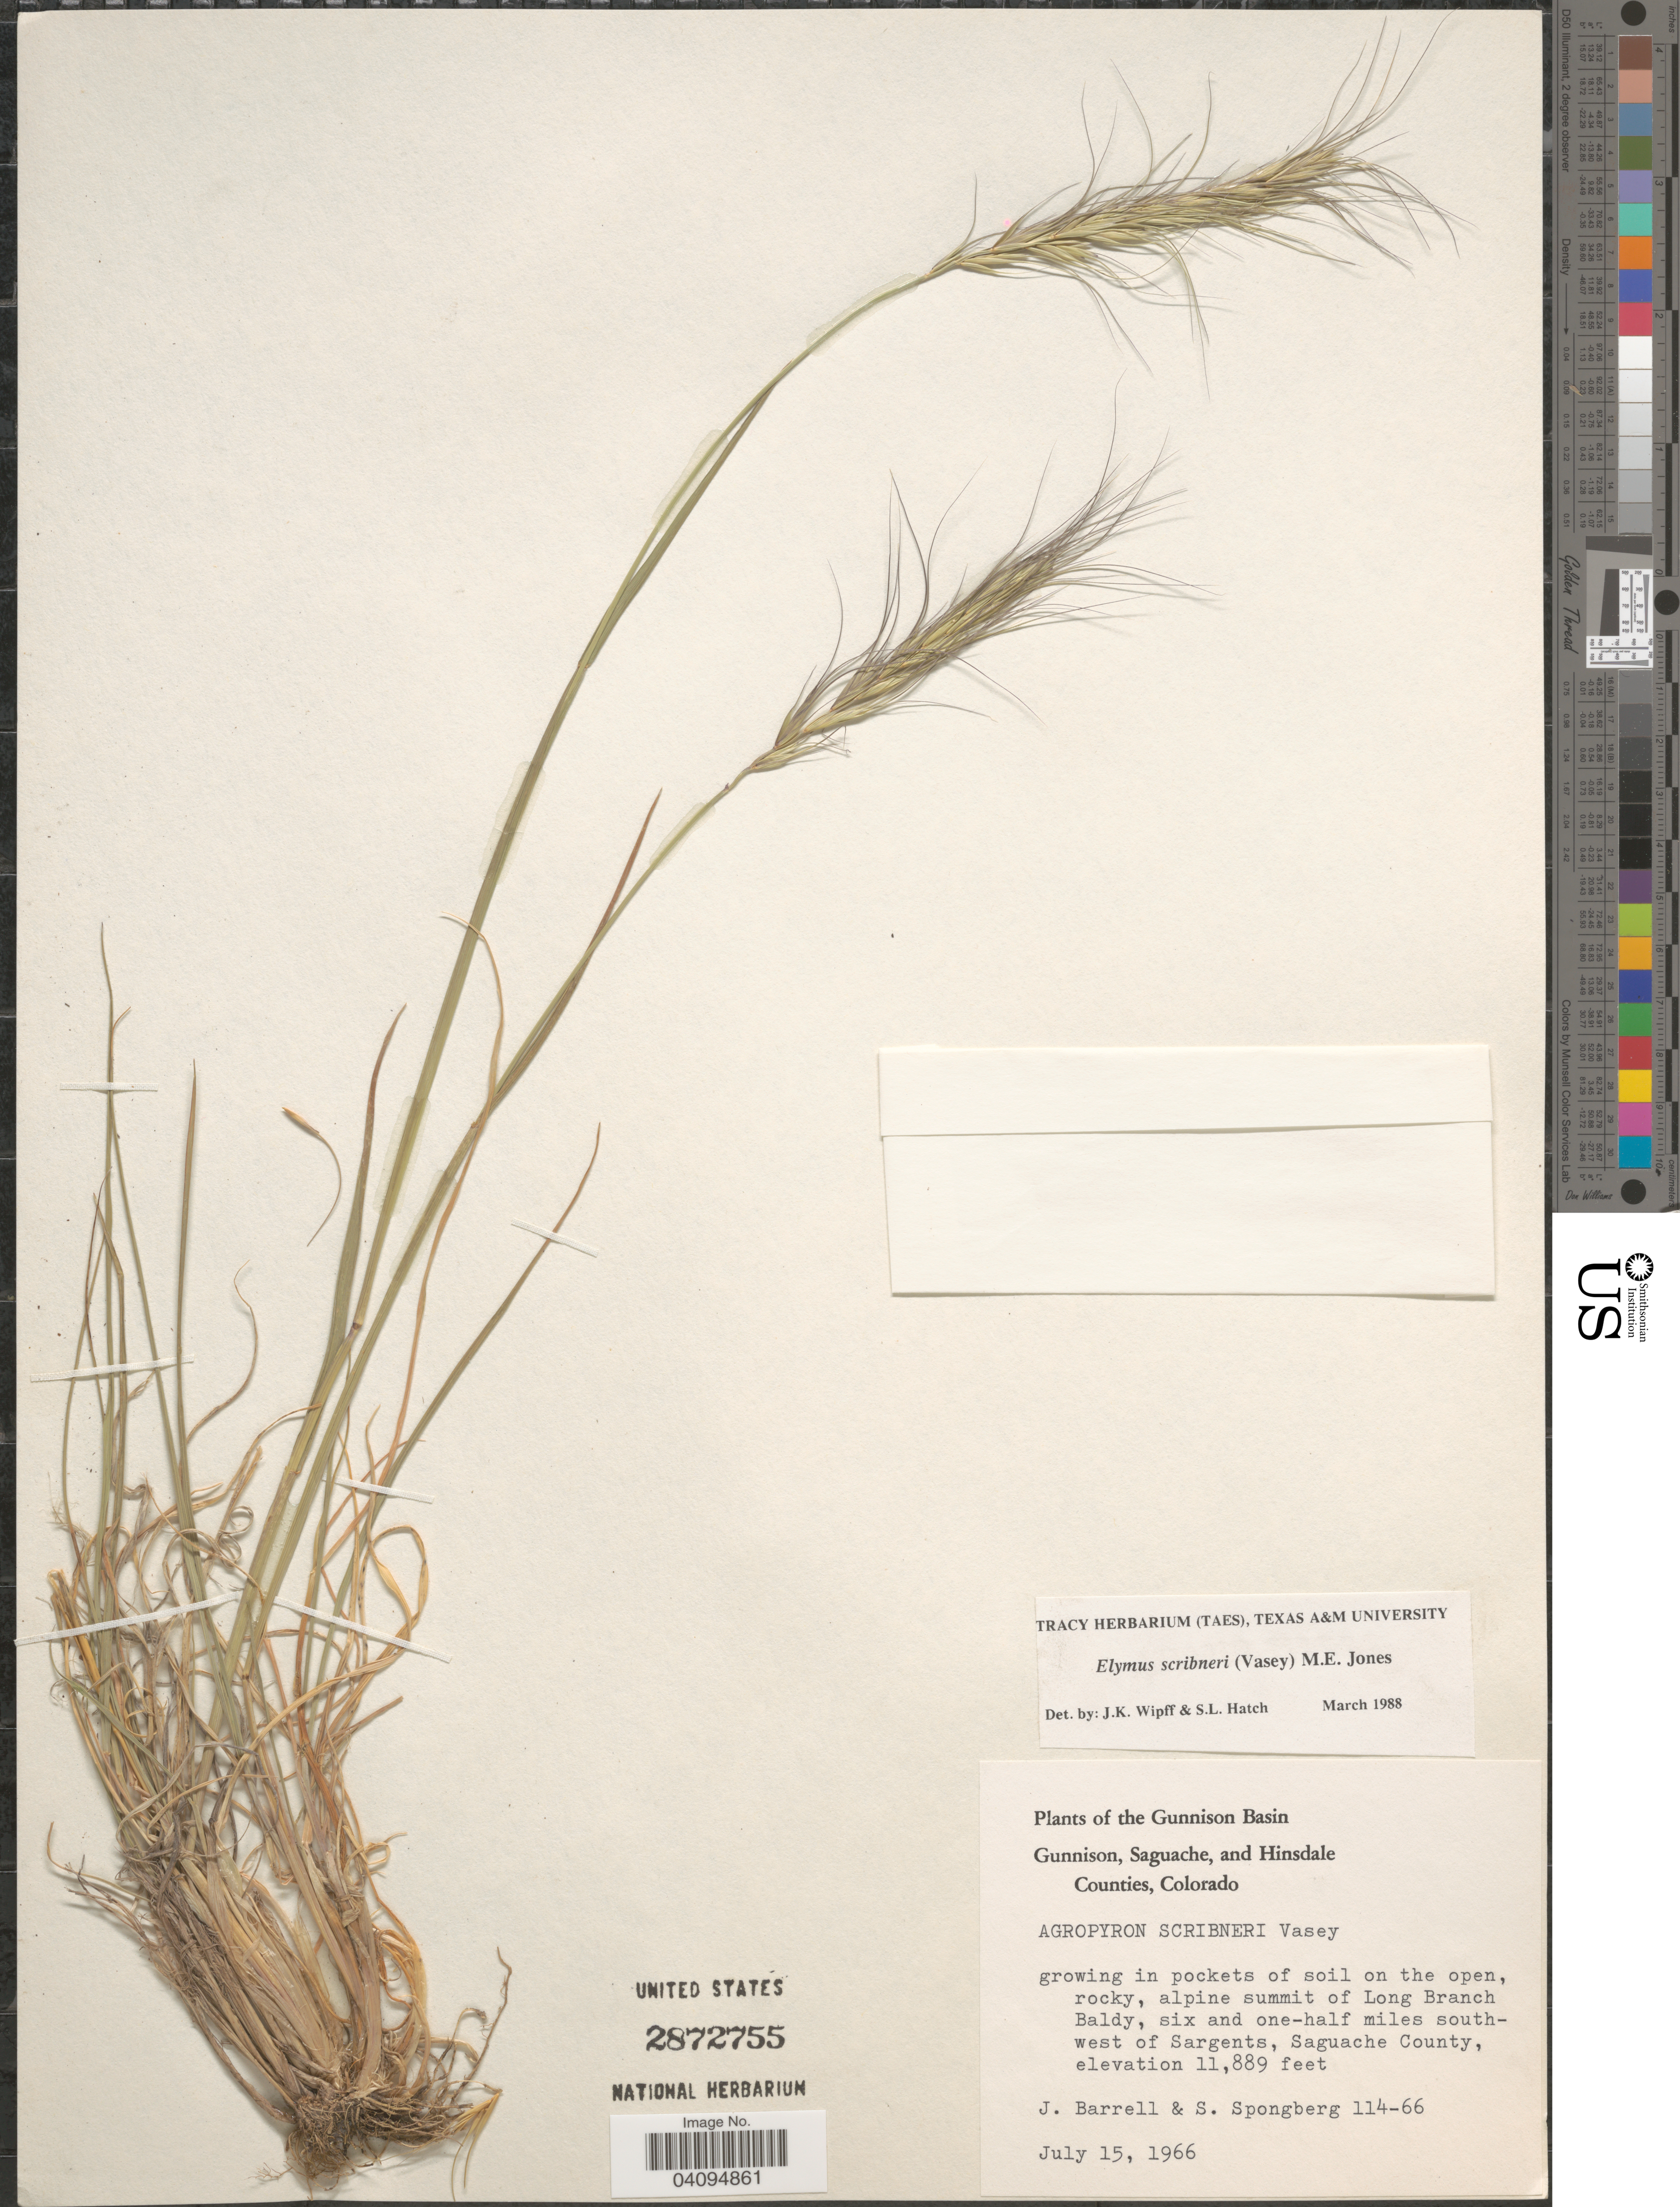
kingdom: Plantae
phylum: Tracheophyta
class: Liliopsida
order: Poales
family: Poaceae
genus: Elymus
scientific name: Elymus scribneri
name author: (Vasey) M.E. Jones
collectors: J. Barrell & S. A.Spongberg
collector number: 114-66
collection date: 1966-07-15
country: United States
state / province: Colorado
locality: The Gunnison Basin. Growing in pockets of soil on the open, rocky, alpine summit of Long Branch Baldy, six and one-half miles southwest of Sargents, Saguache County.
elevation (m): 3624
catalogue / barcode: US 2872755